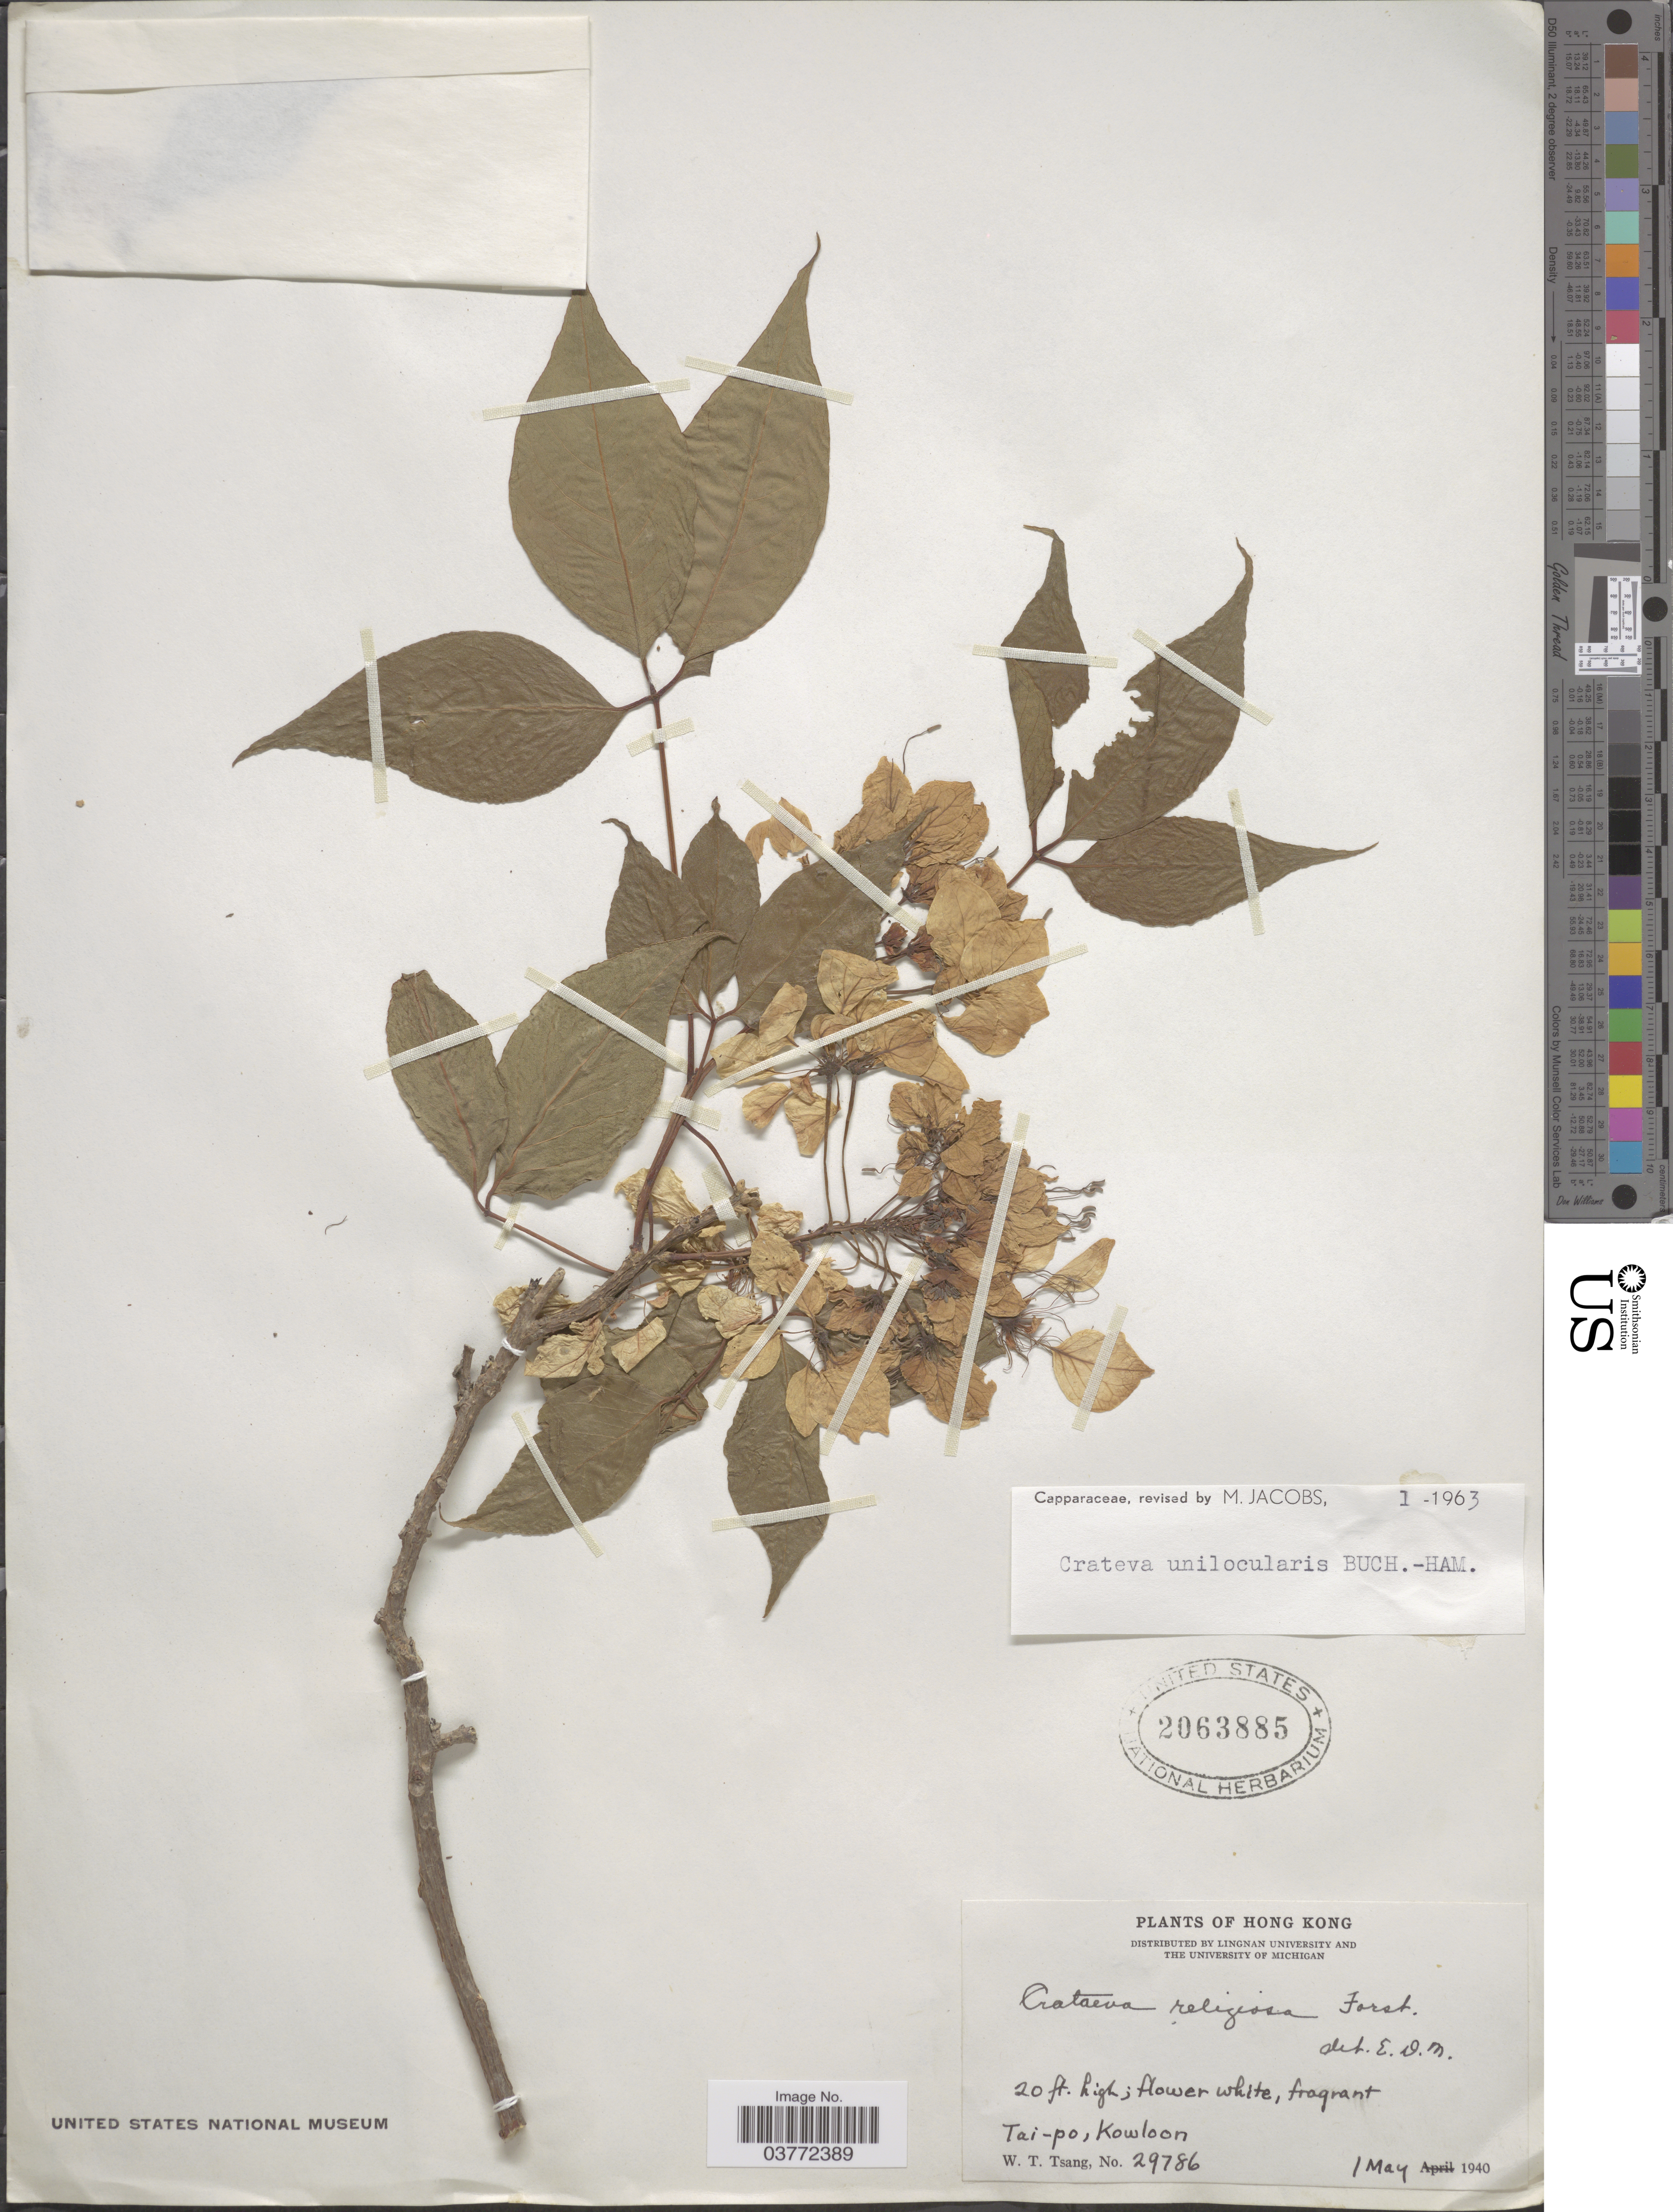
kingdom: Plantae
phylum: Tracheophyta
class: Magnoliopsida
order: Brassicales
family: Capparaceae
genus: Crateva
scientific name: Crateva unilocularis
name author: Buch.-Ham.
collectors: W. T. Tsang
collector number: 29786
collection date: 1940-05-01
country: China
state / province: Hong Kong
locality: Tai-po, Kowloon.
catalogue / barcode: US 2063885